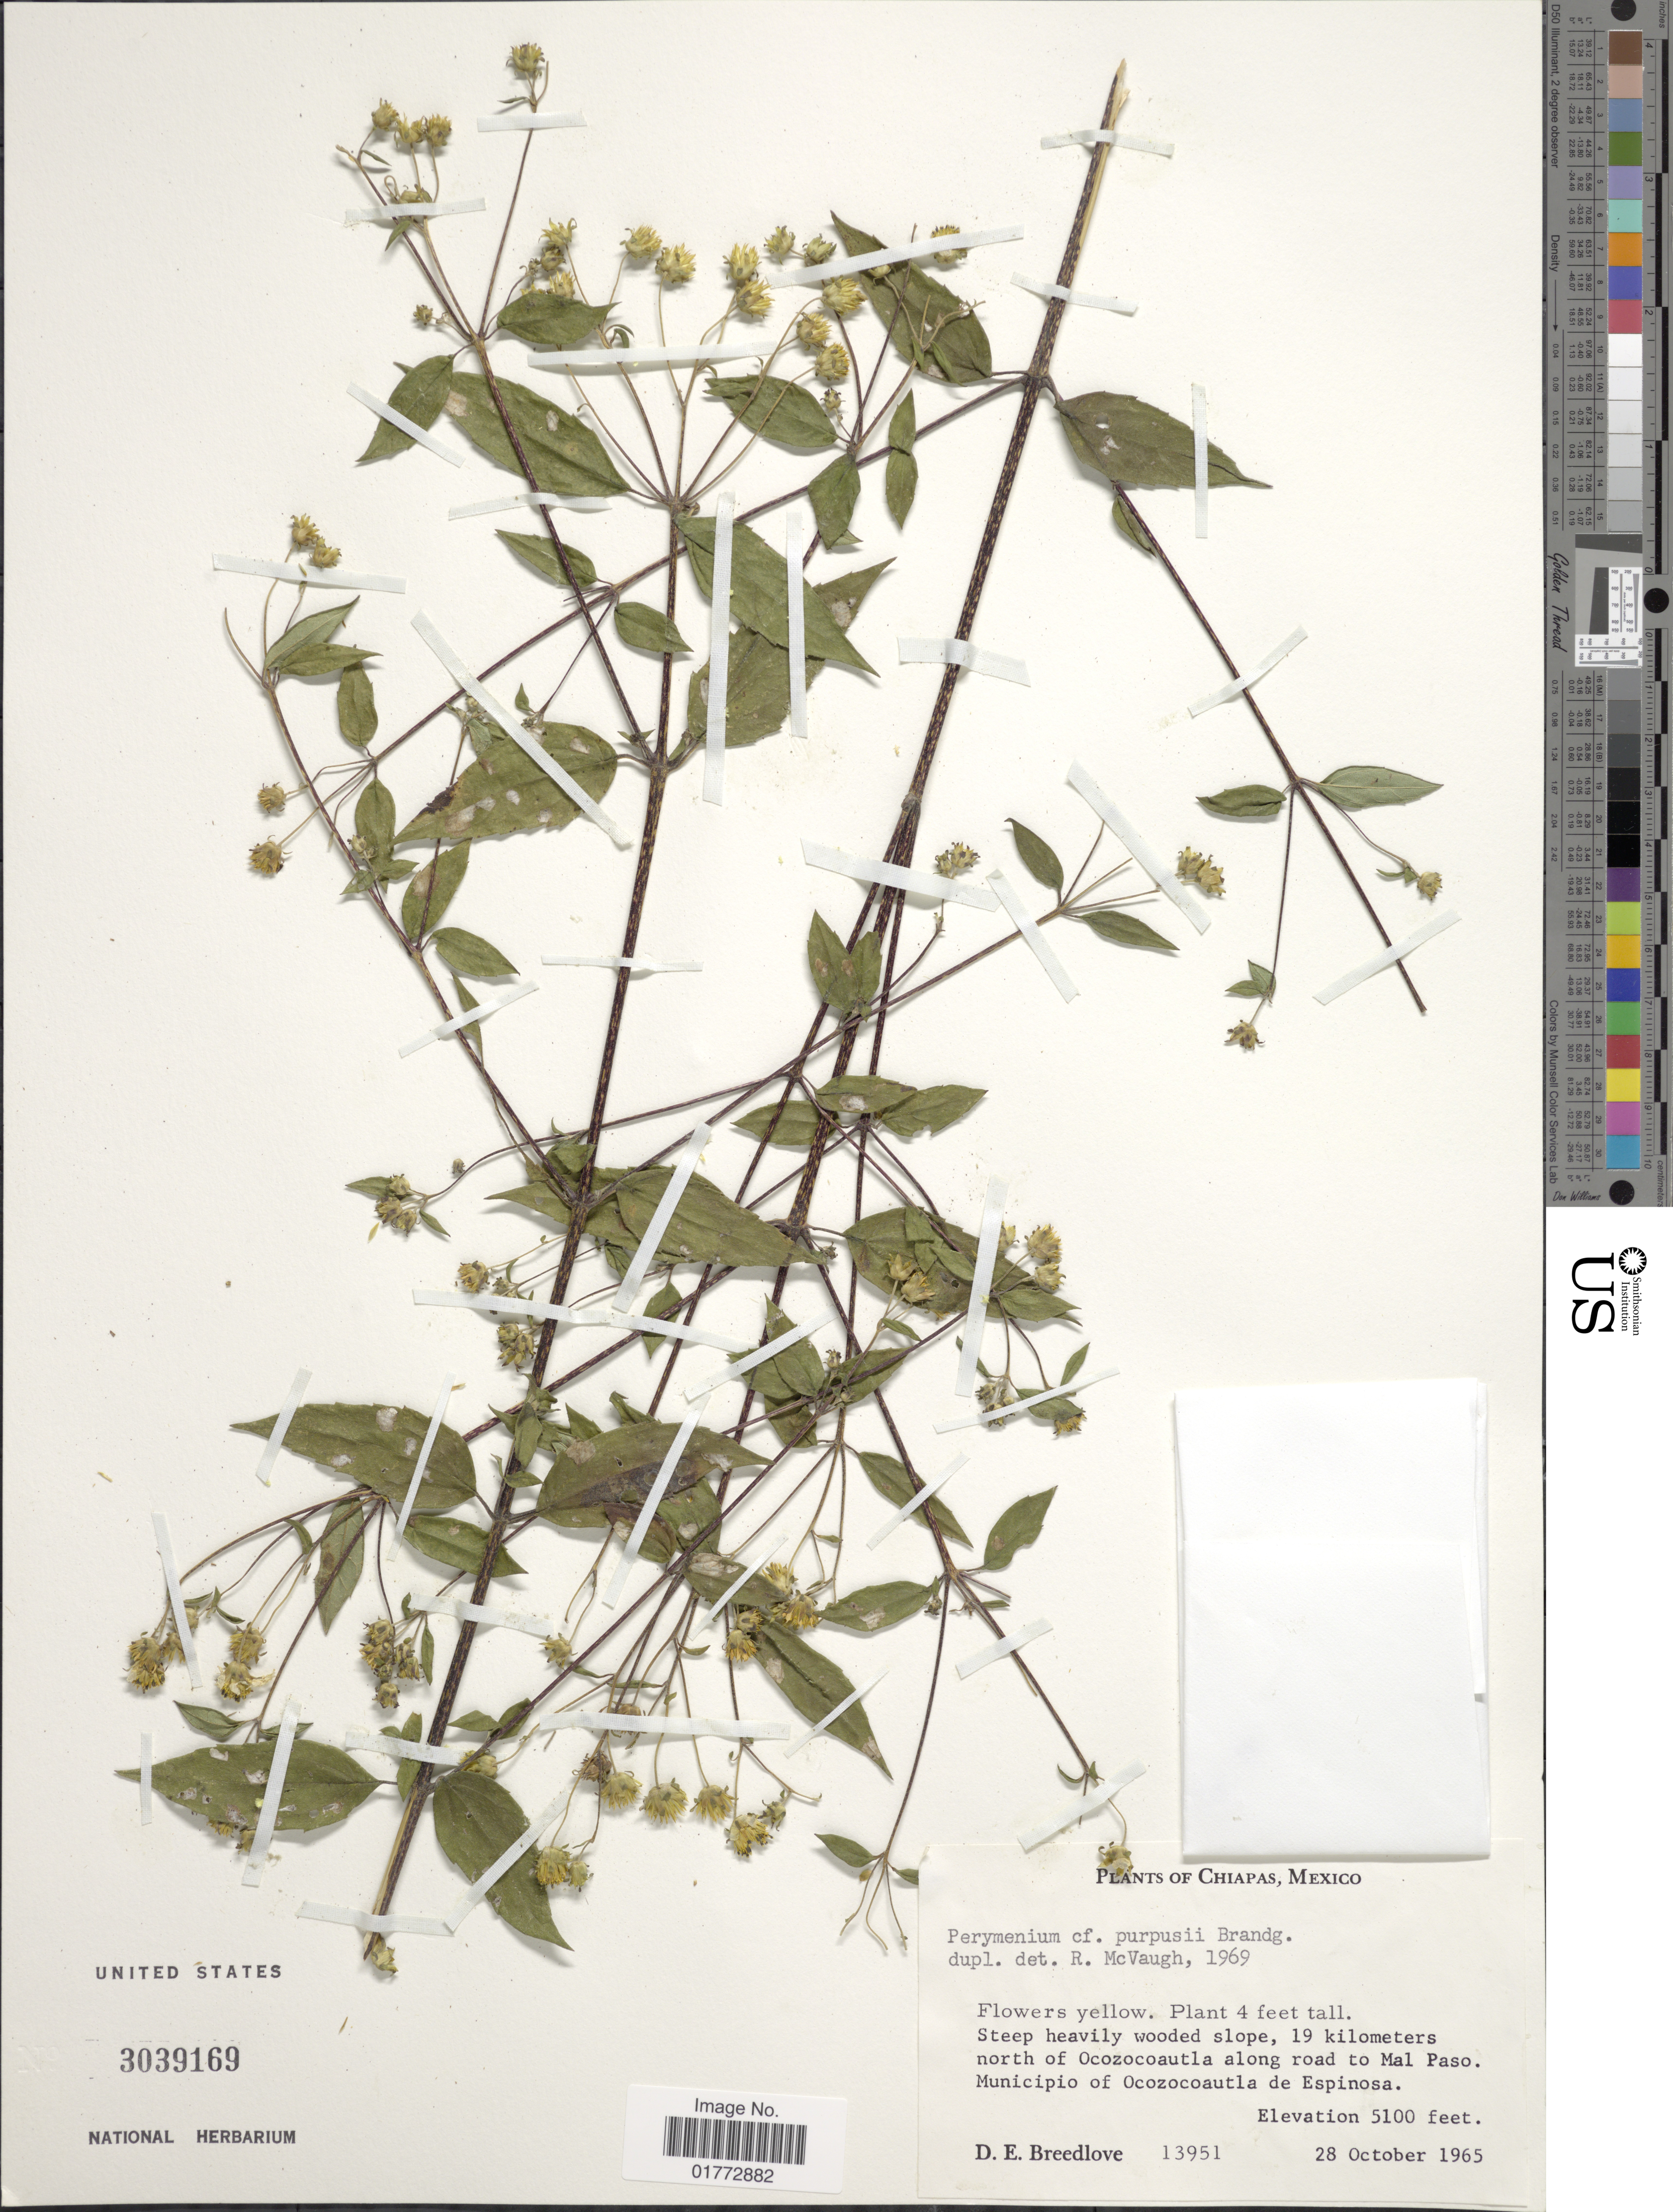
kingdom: Plantae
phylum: Tracheophyta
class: Magnoliopsida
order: Asterales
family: Asteraceae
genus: Perymenium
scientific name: Perymenium purpusii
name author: Brandegee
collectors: D. E. Breedlove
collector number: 13951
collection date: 1965-10-28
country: Mexico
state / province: Chiapas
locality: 19 kilometers north of Ocozocoatla along road to Mal Paso. Municipio of Ocozocoautla de Espinosa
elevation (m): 1554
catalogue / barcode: US 3039169